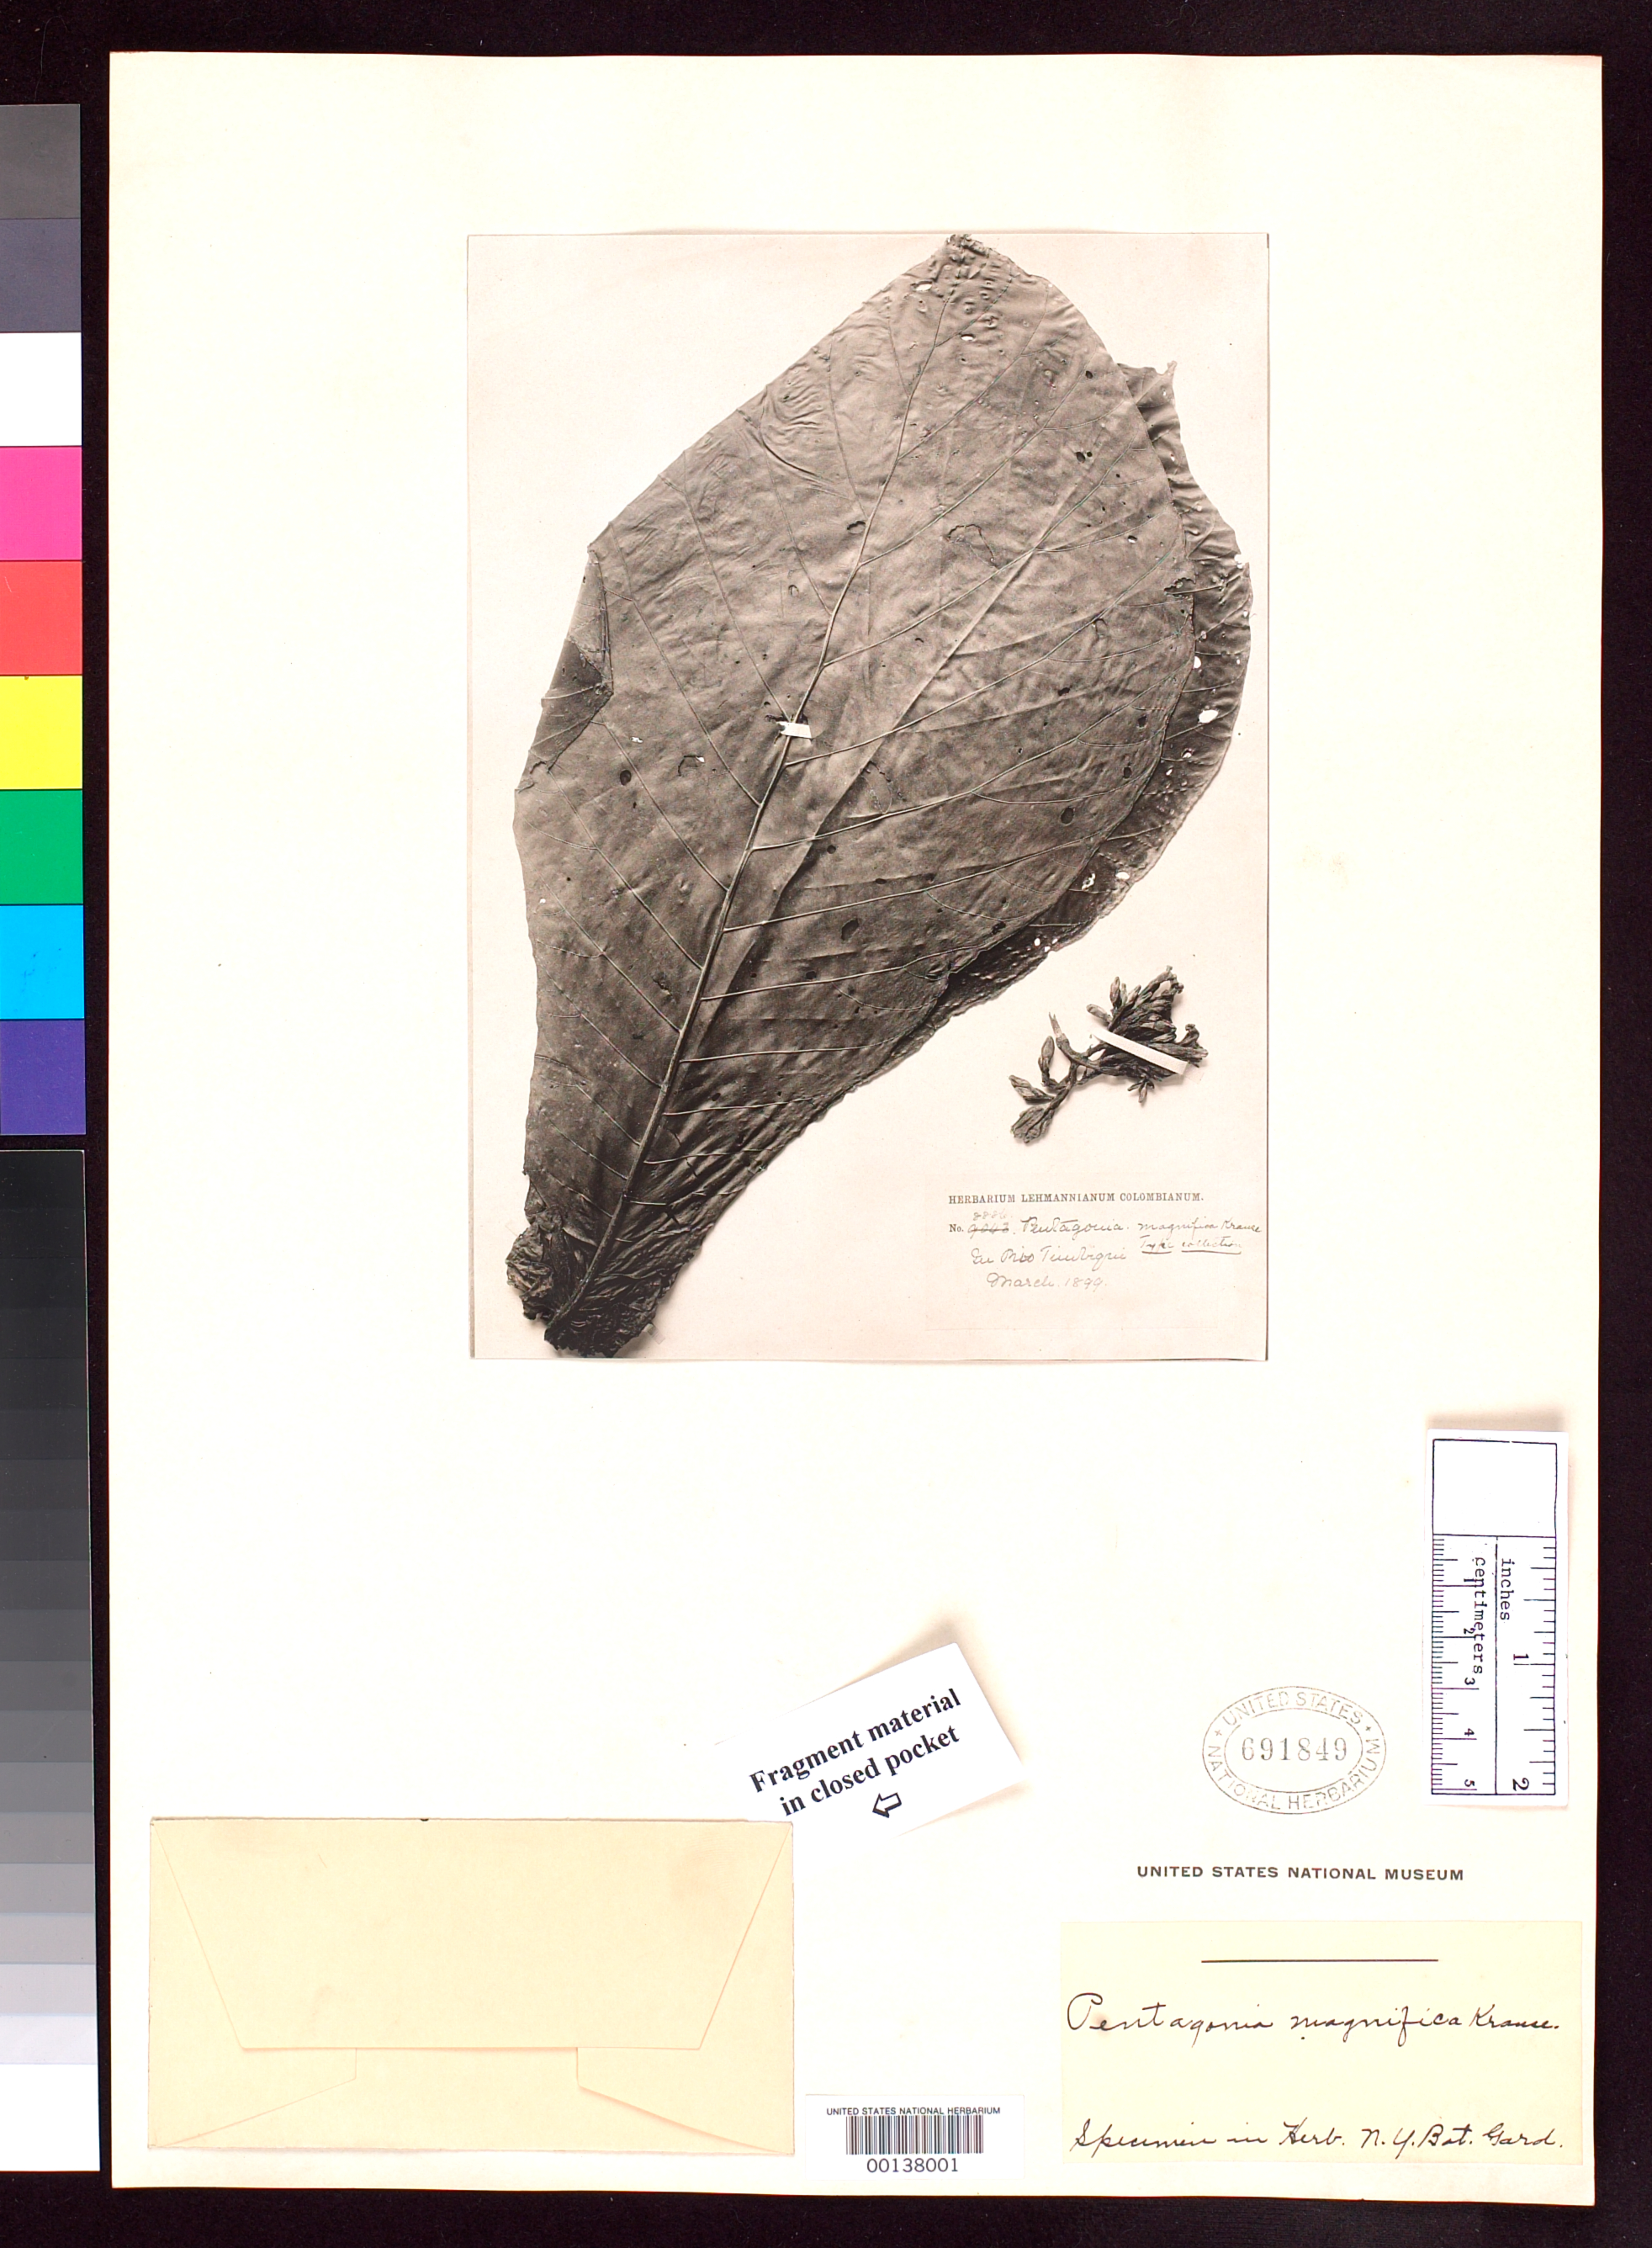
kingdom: Plantae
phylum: Tracheophyta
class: Magnoliopsida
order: Gentianales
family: Rubiaceae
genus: Pentagonia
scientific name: Pentagonia magnifica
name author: K. Krause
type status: Type Fragment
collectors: F. C. Lehmann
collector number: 8886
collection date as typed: Mar 1899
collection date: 1899-03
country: Colombia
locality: Rio Timbique.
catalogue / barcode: US 691849